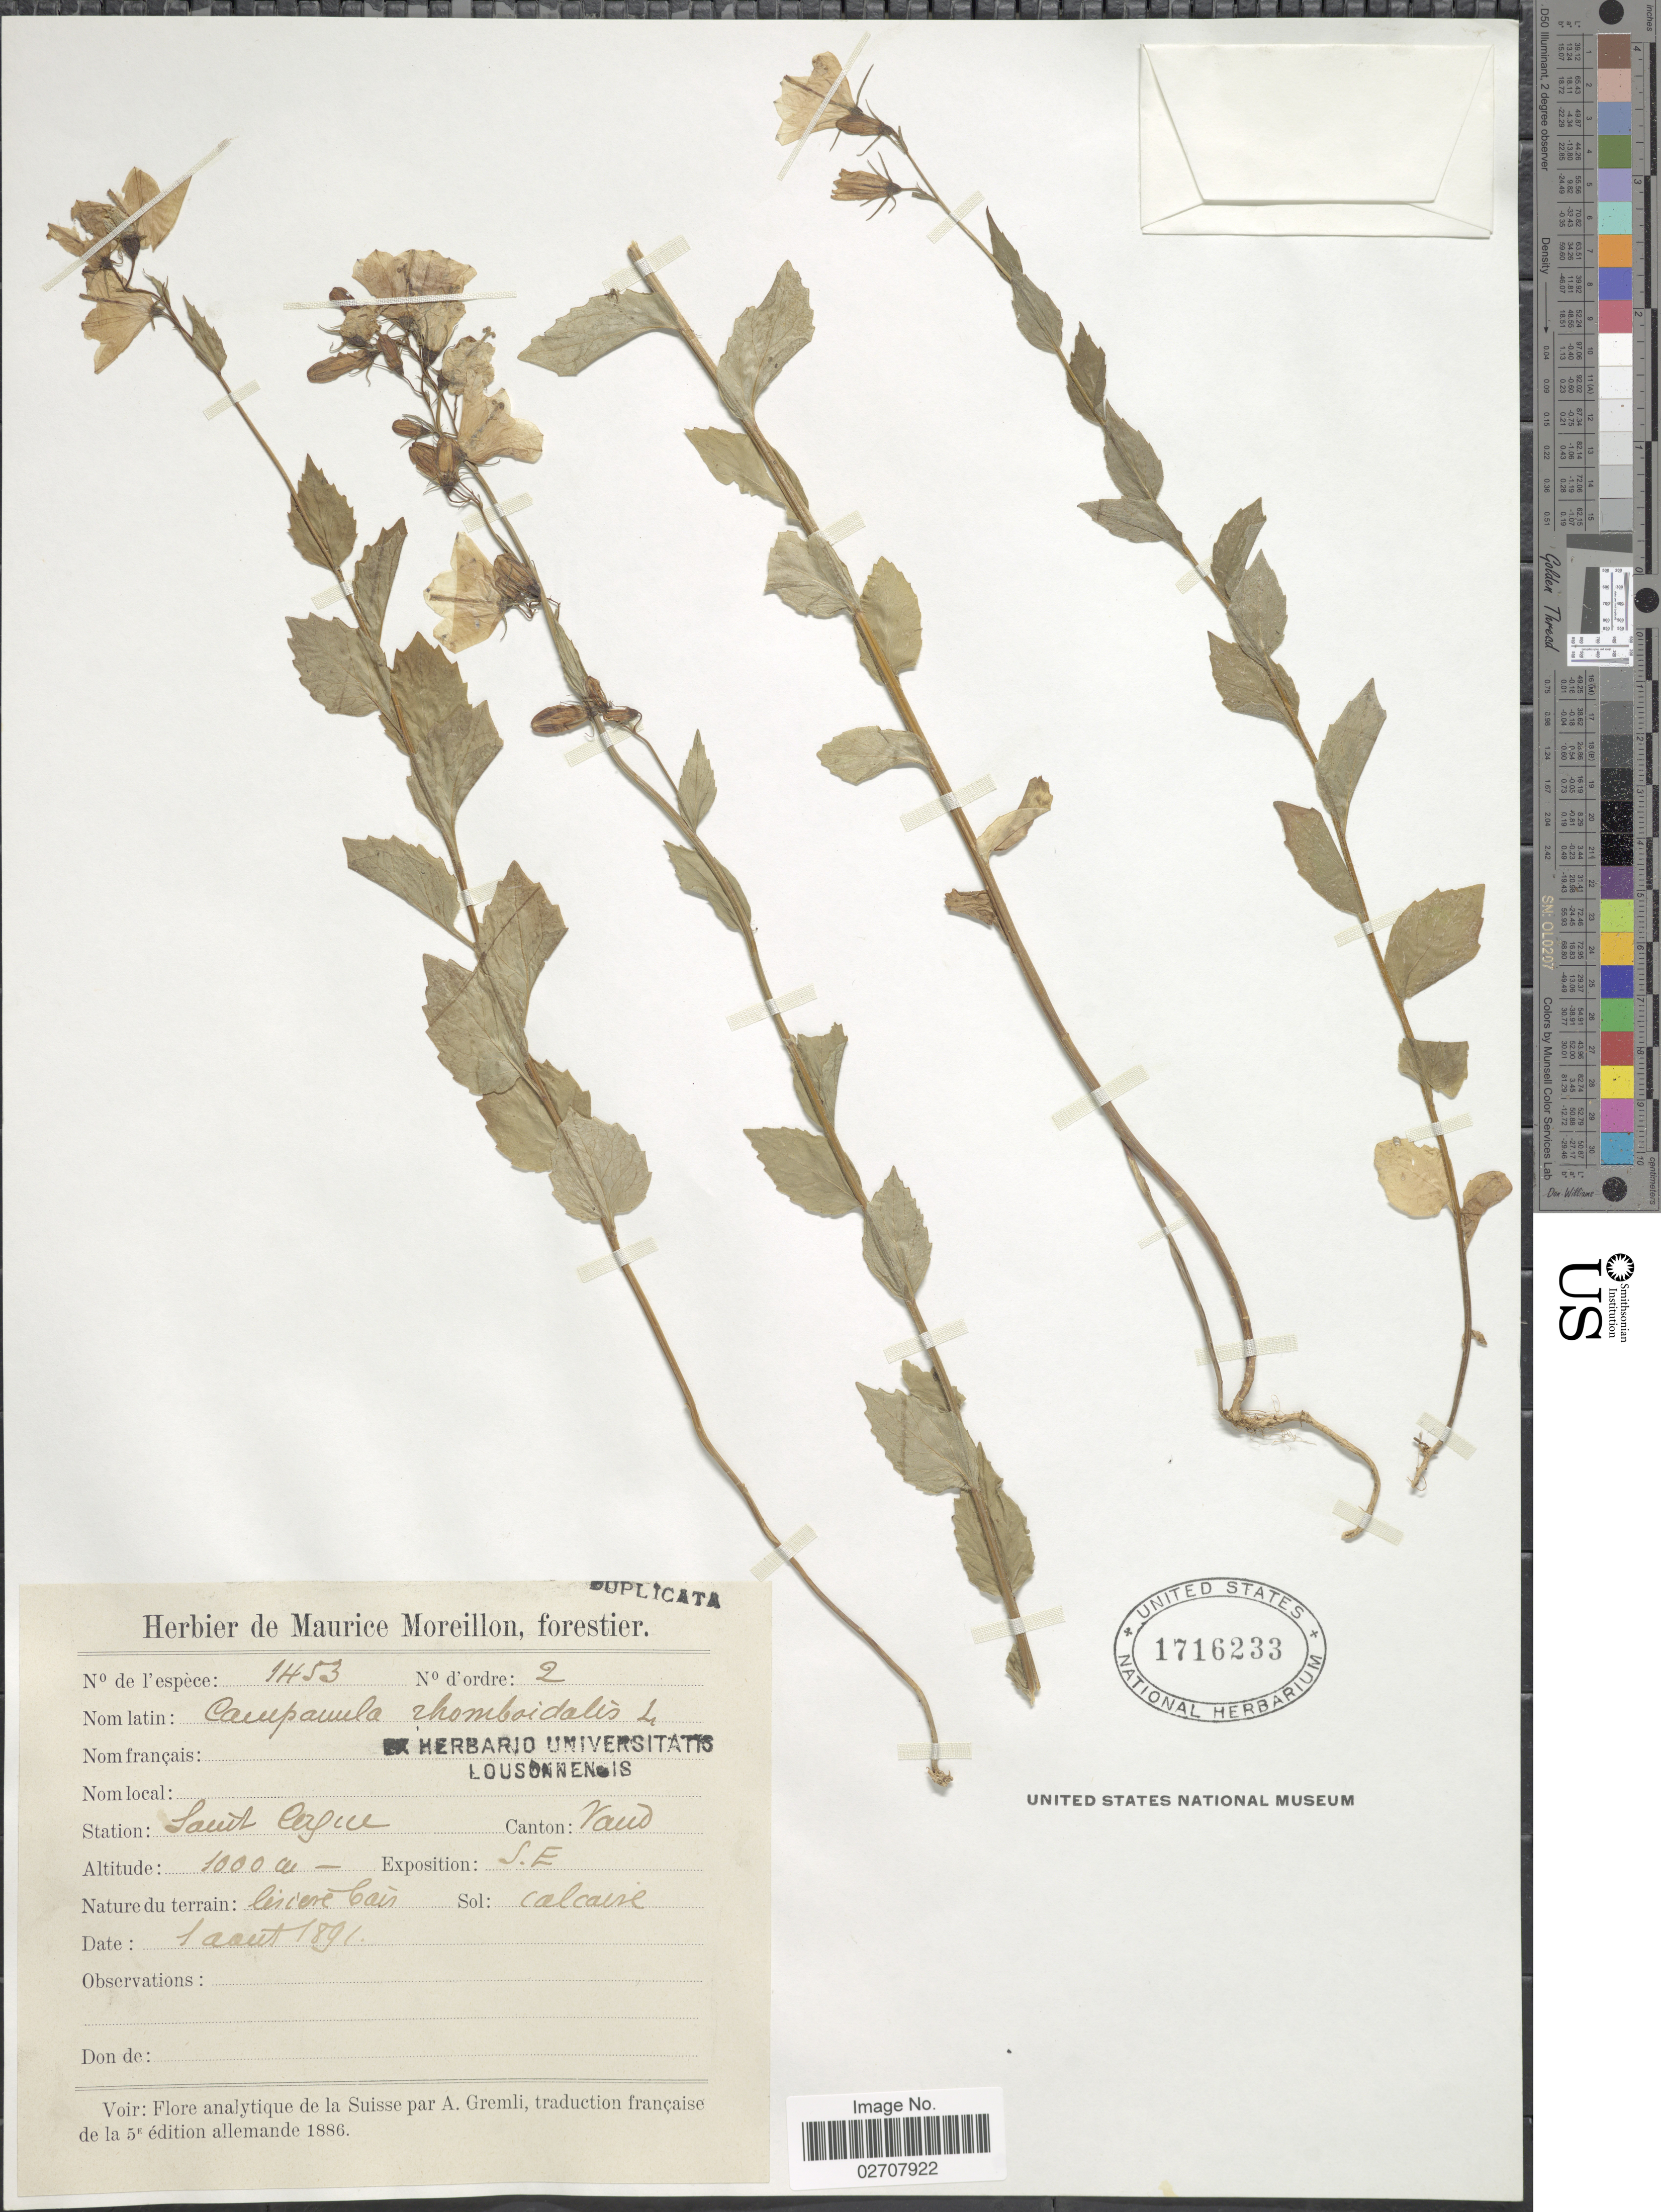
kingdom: Plantae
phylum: Tracheophyta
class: Magnoliopsida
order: Asterales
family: Campanulaceae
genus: Campanula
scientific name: Campanula rhomboidalis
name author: L.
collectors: ex herb. Maurice Moreillon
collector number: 1453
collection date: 1891-08-01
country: Switzerland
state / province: Vaud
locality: Saint-Cergue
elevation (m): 1000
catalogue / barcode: US 1716233